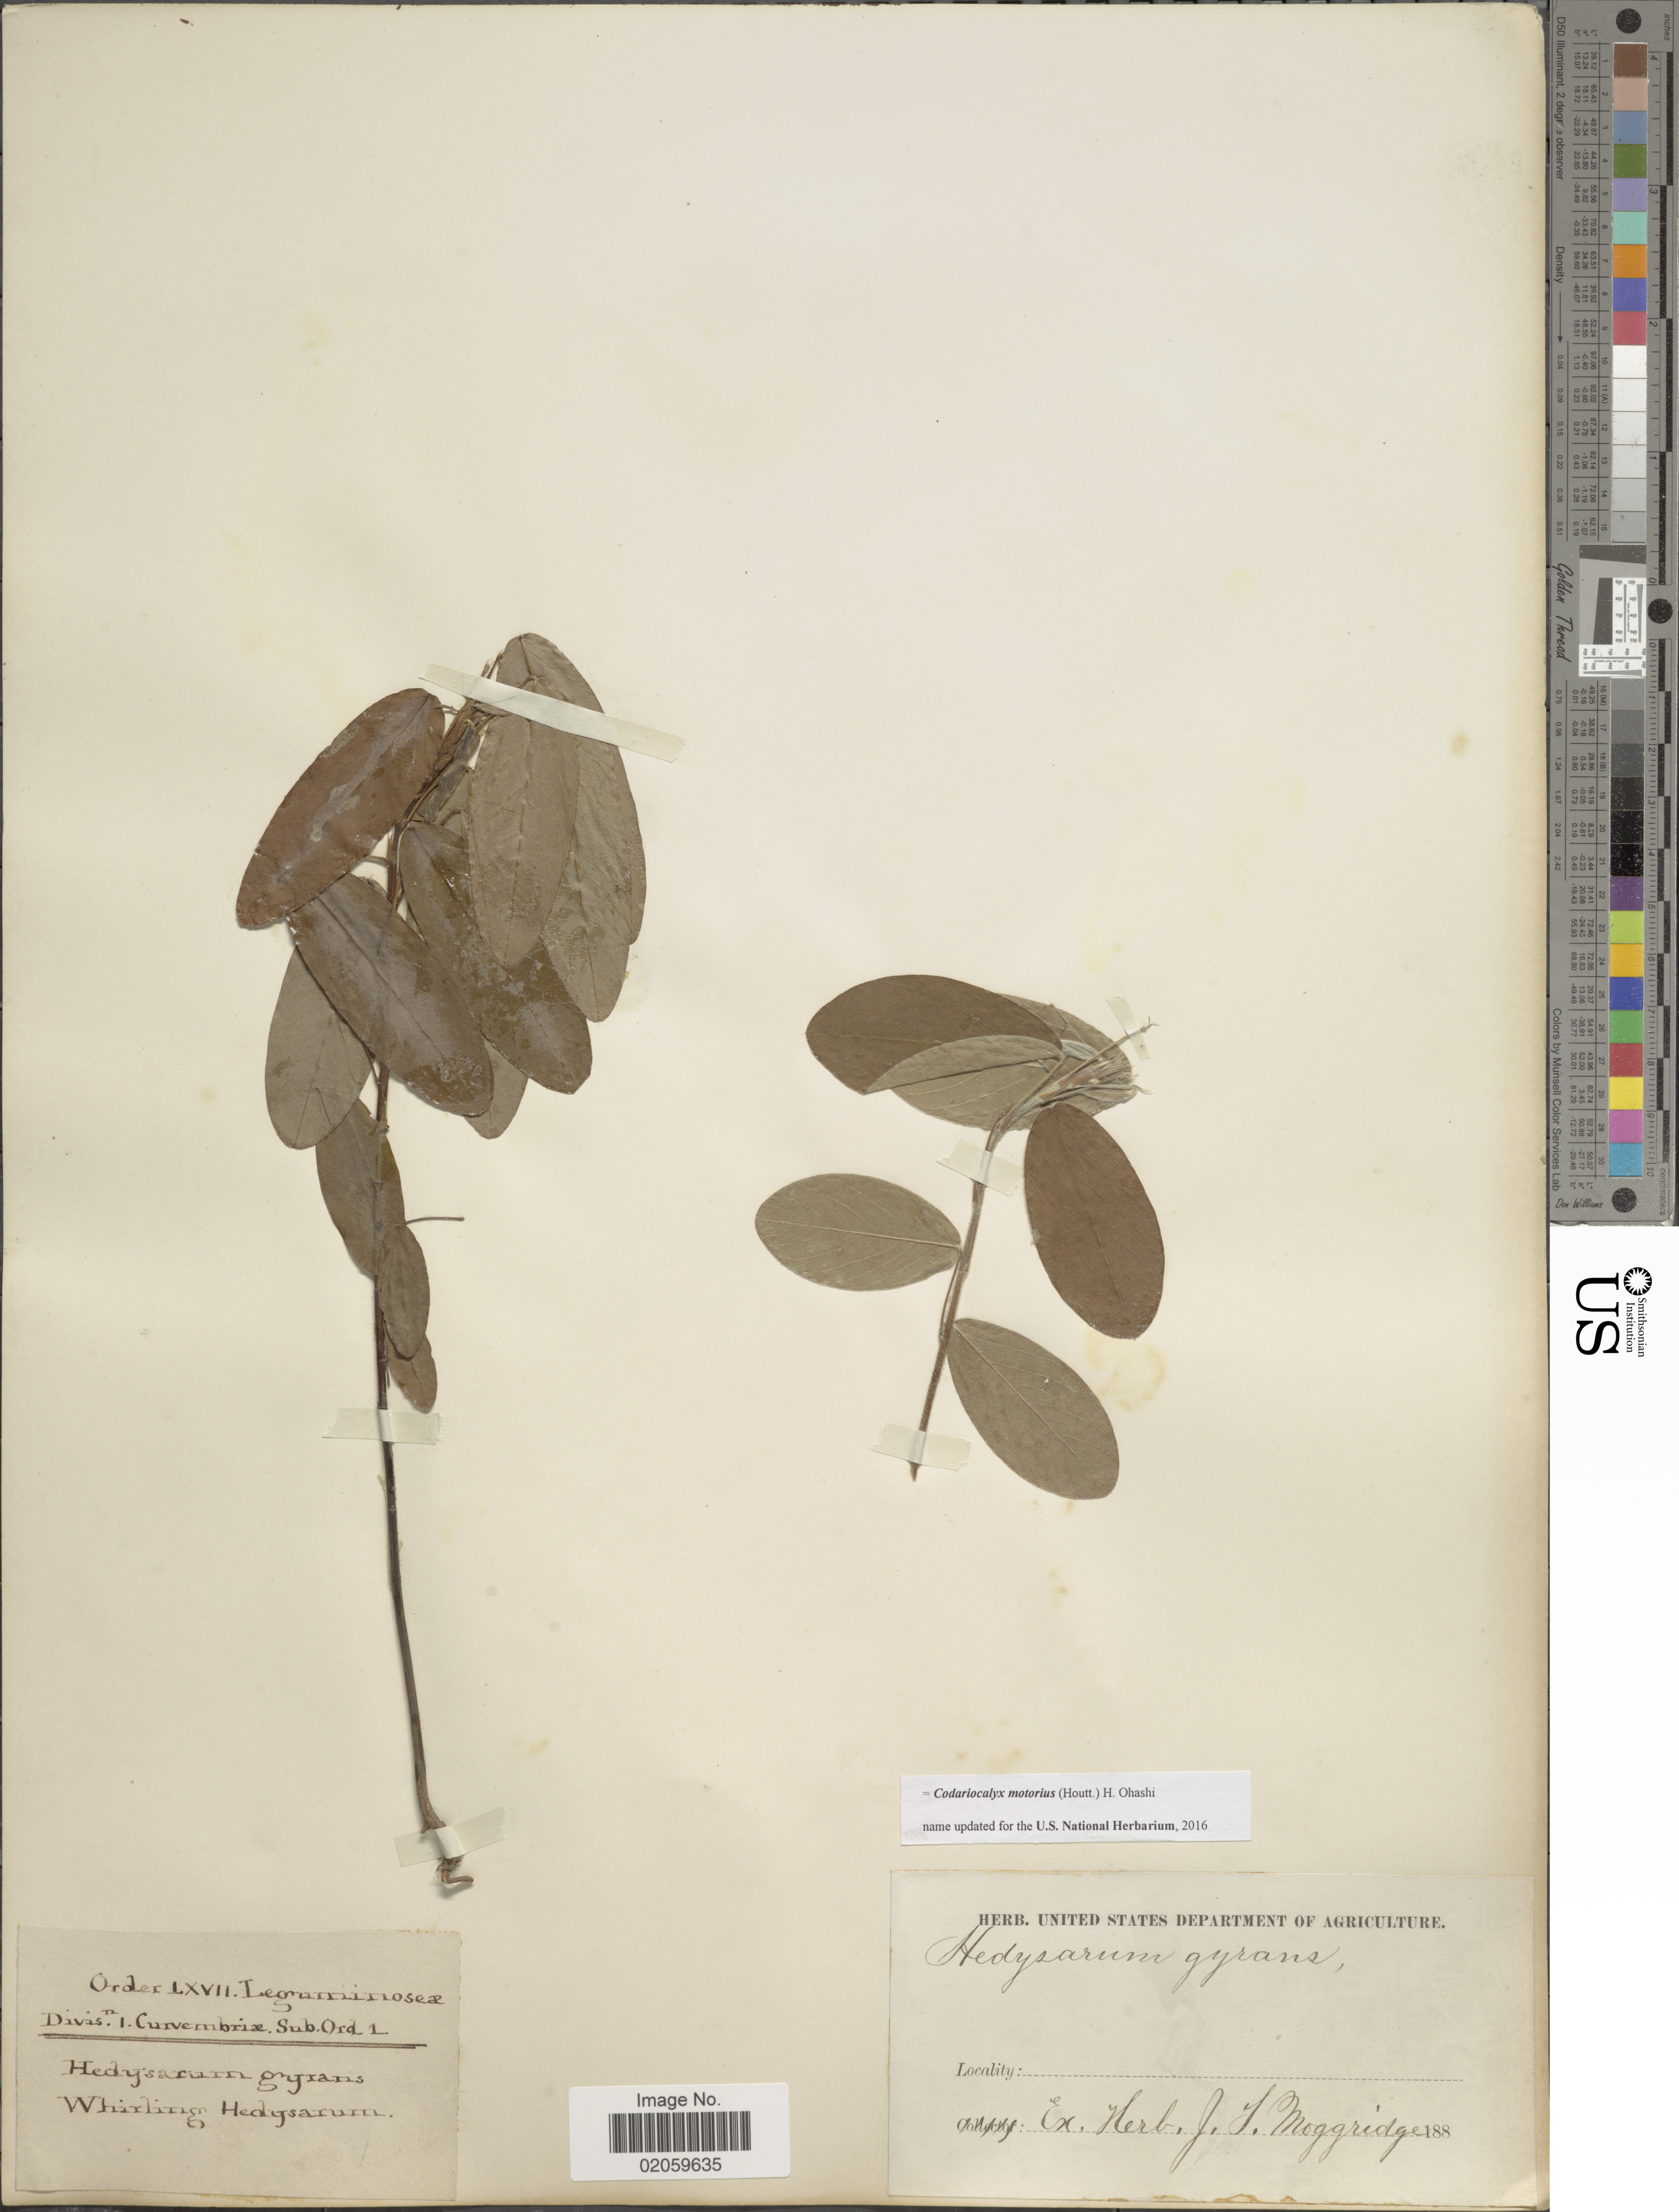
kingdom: Plantae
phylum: Tracheophyta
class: Magnoliopsida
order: Fabales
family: Fabaceae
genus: Codariocalyx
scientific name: Codariocalyx motorius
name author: (Houtt.) H. Ohashi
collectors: ex herb. J.T. Moggridge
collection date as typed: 188